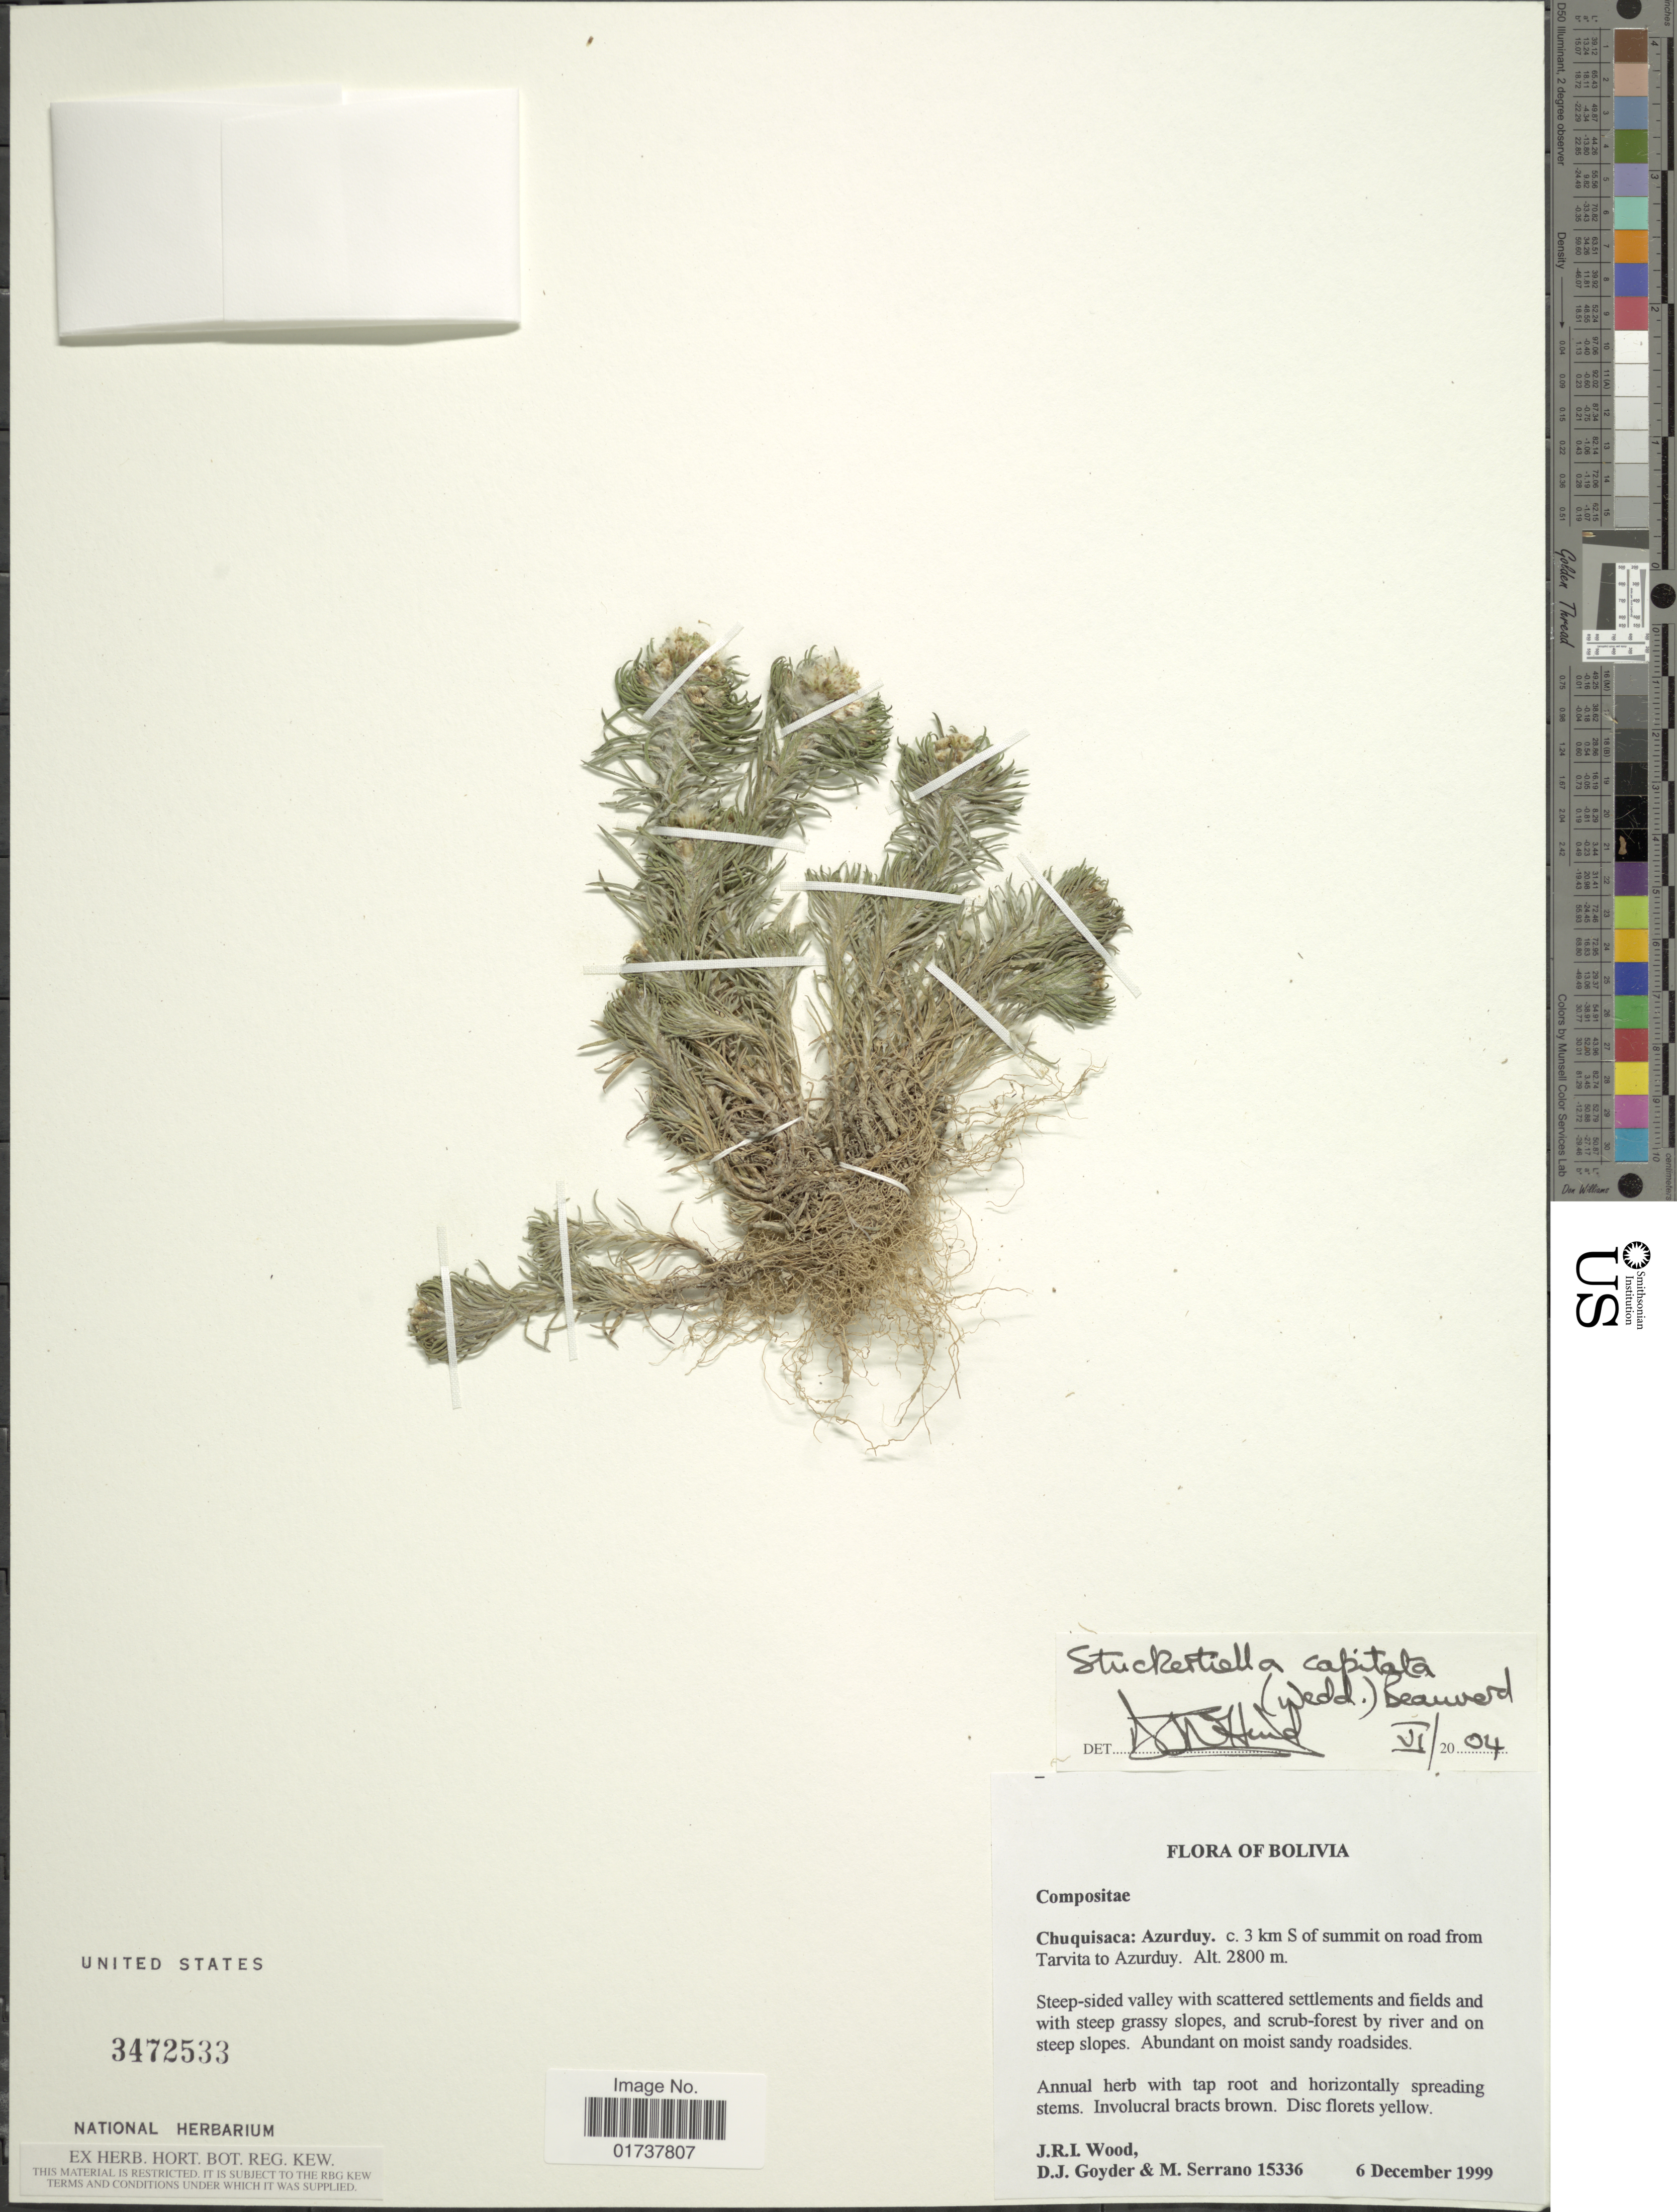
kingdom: Plantae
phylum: Tracheophyta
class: Magnoliopsida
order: Asterales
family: Asteraceae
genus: Stuckertiella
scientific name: Stuckertiella capitata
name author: (Wedd.) P. Beauv.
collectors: J. R. I. Wood, D. Goyder & M. Serrano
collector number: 15336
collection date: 1999-12-06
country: Bolivia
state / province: Chuquisaca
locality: Azurduy, c. 3 km S of summit on road from Tarvita to Azurduy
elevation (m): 2800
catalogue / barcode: US 3472533